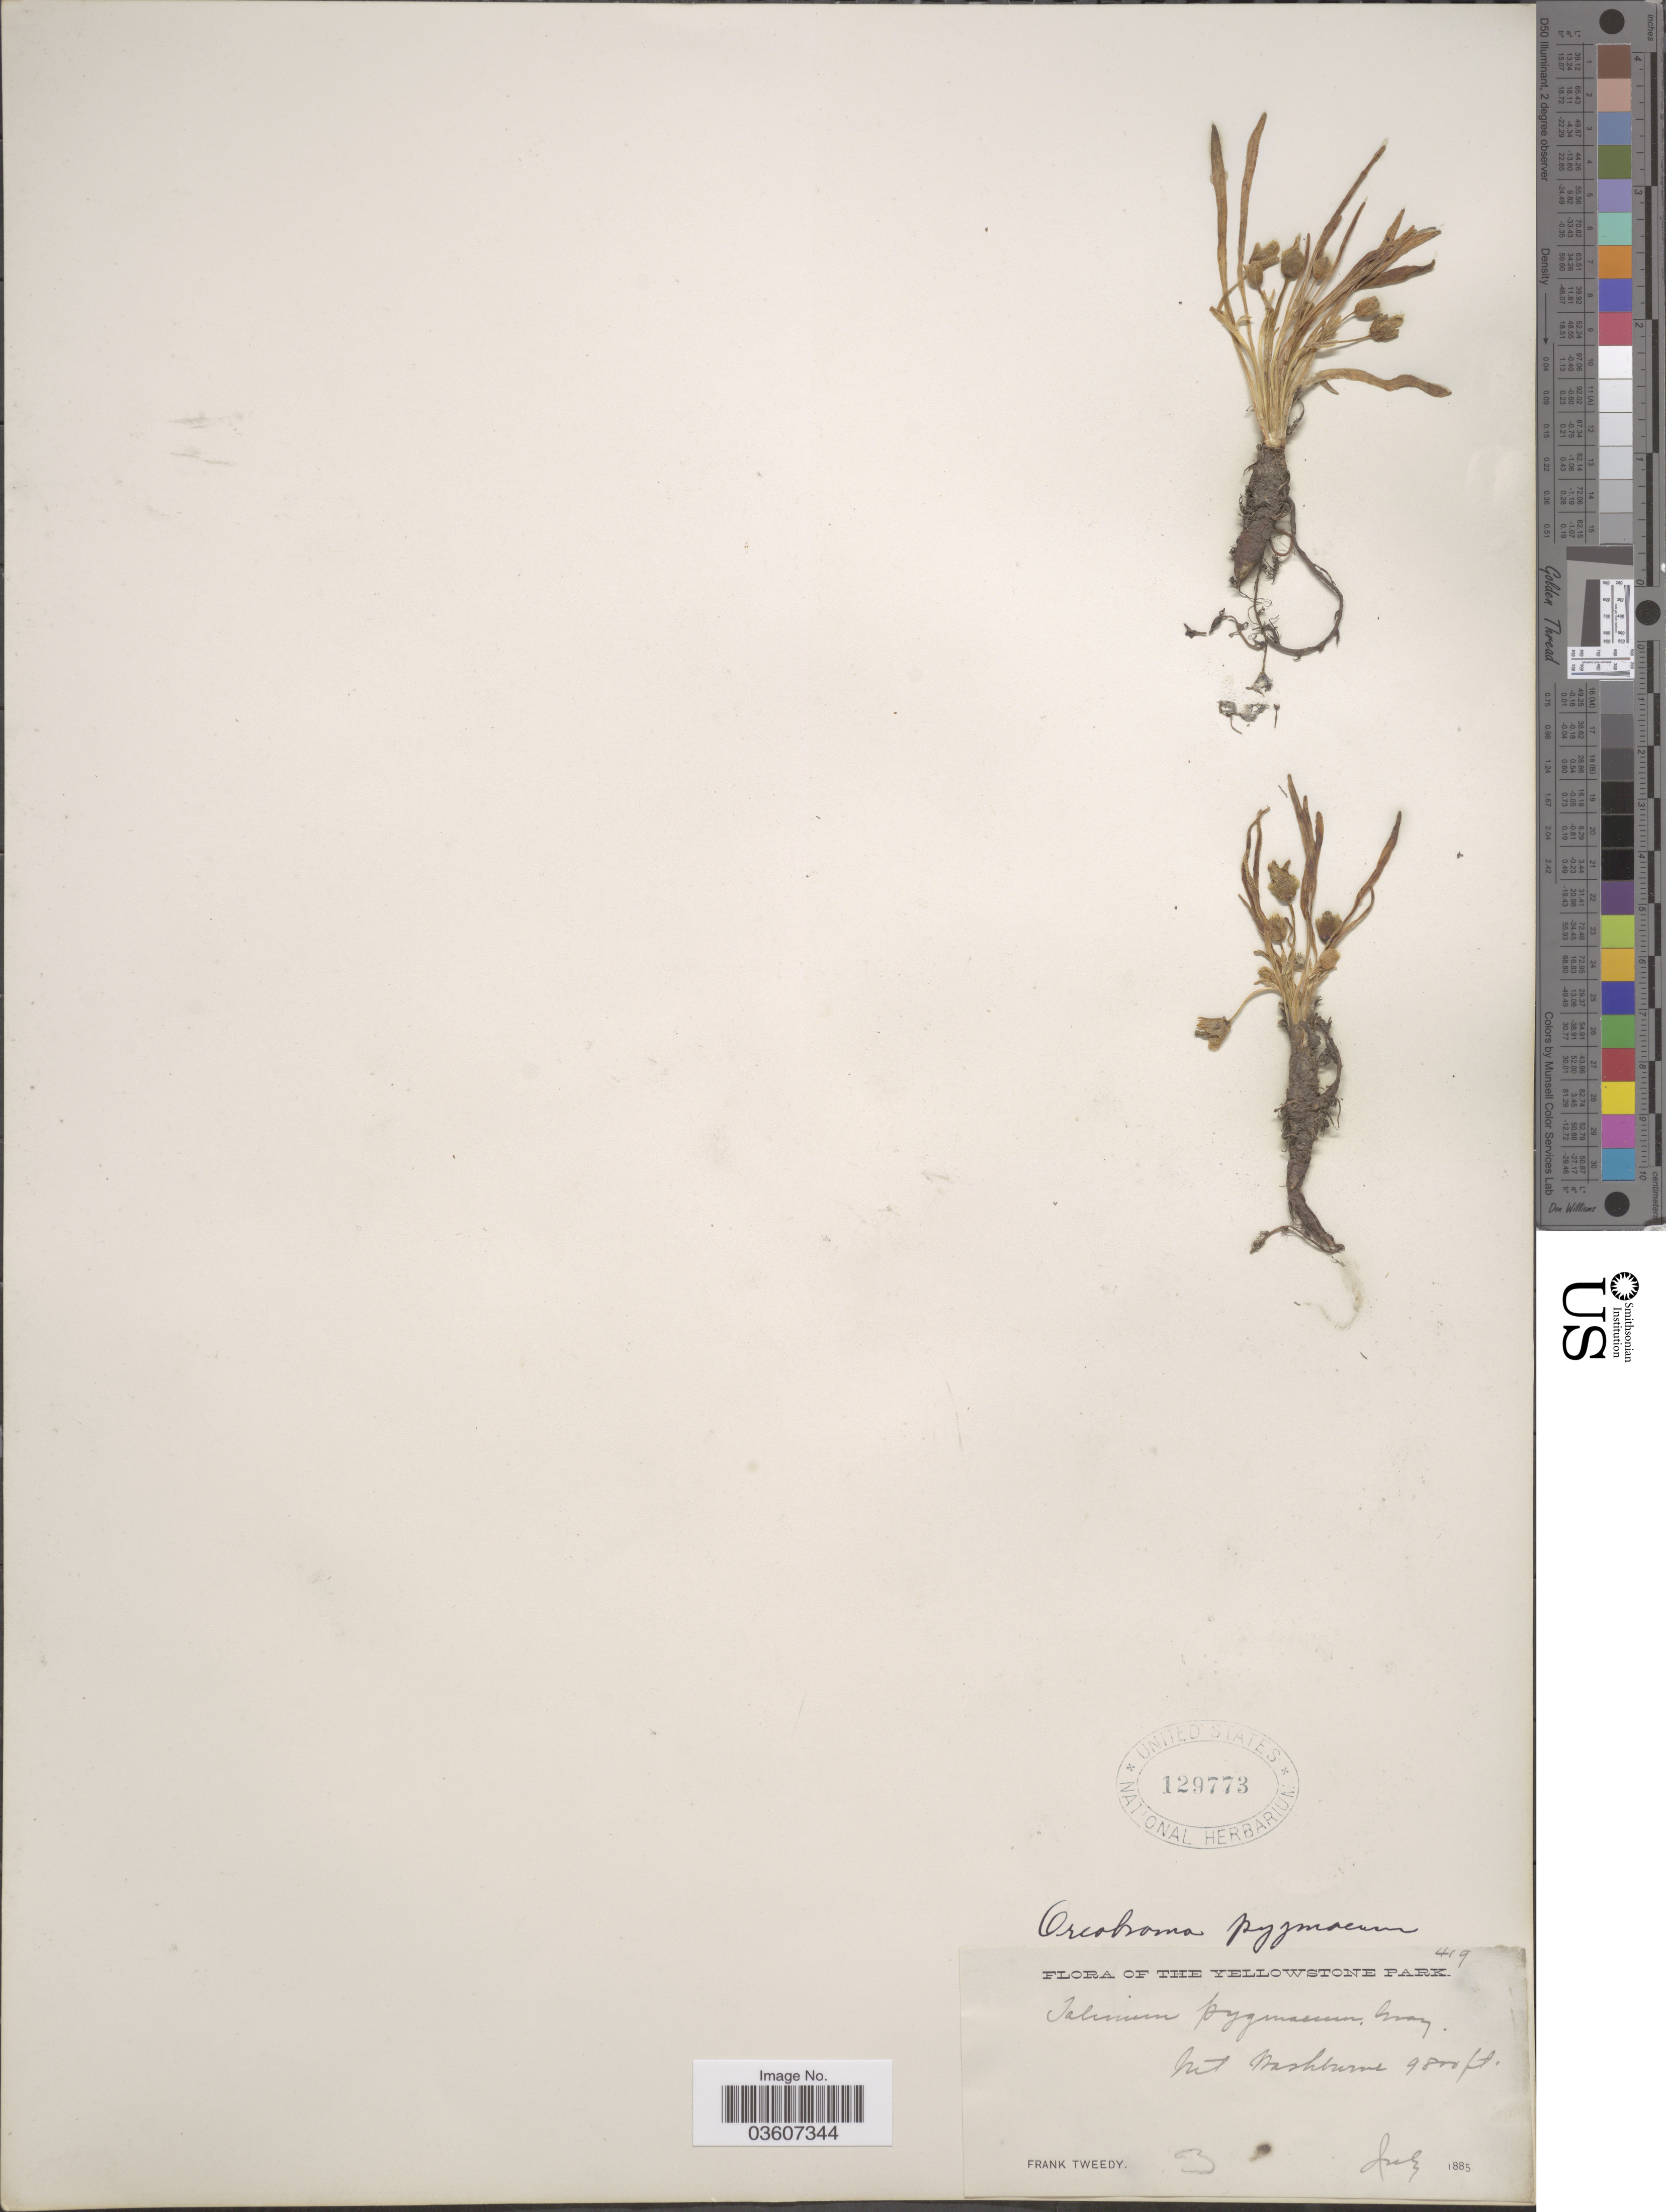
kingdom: Plantae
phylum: Tracheophyta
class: Magnoliopsida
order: Caryophyllales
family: Montiaceae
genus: Lewisia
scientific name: Lewisia pygmaea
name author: (A. Gray) B.L. Rob.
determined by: Strong, Mark T., (BOT), Smithsonian Institution - National Museum of Natural History (UNITED STATES)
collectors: F. Tweedy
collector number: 3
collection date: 1885-07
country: United States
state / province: Wyoming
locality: The Yellowstone park. Mt. Washburne.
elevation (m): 2987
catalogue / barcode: US 129773